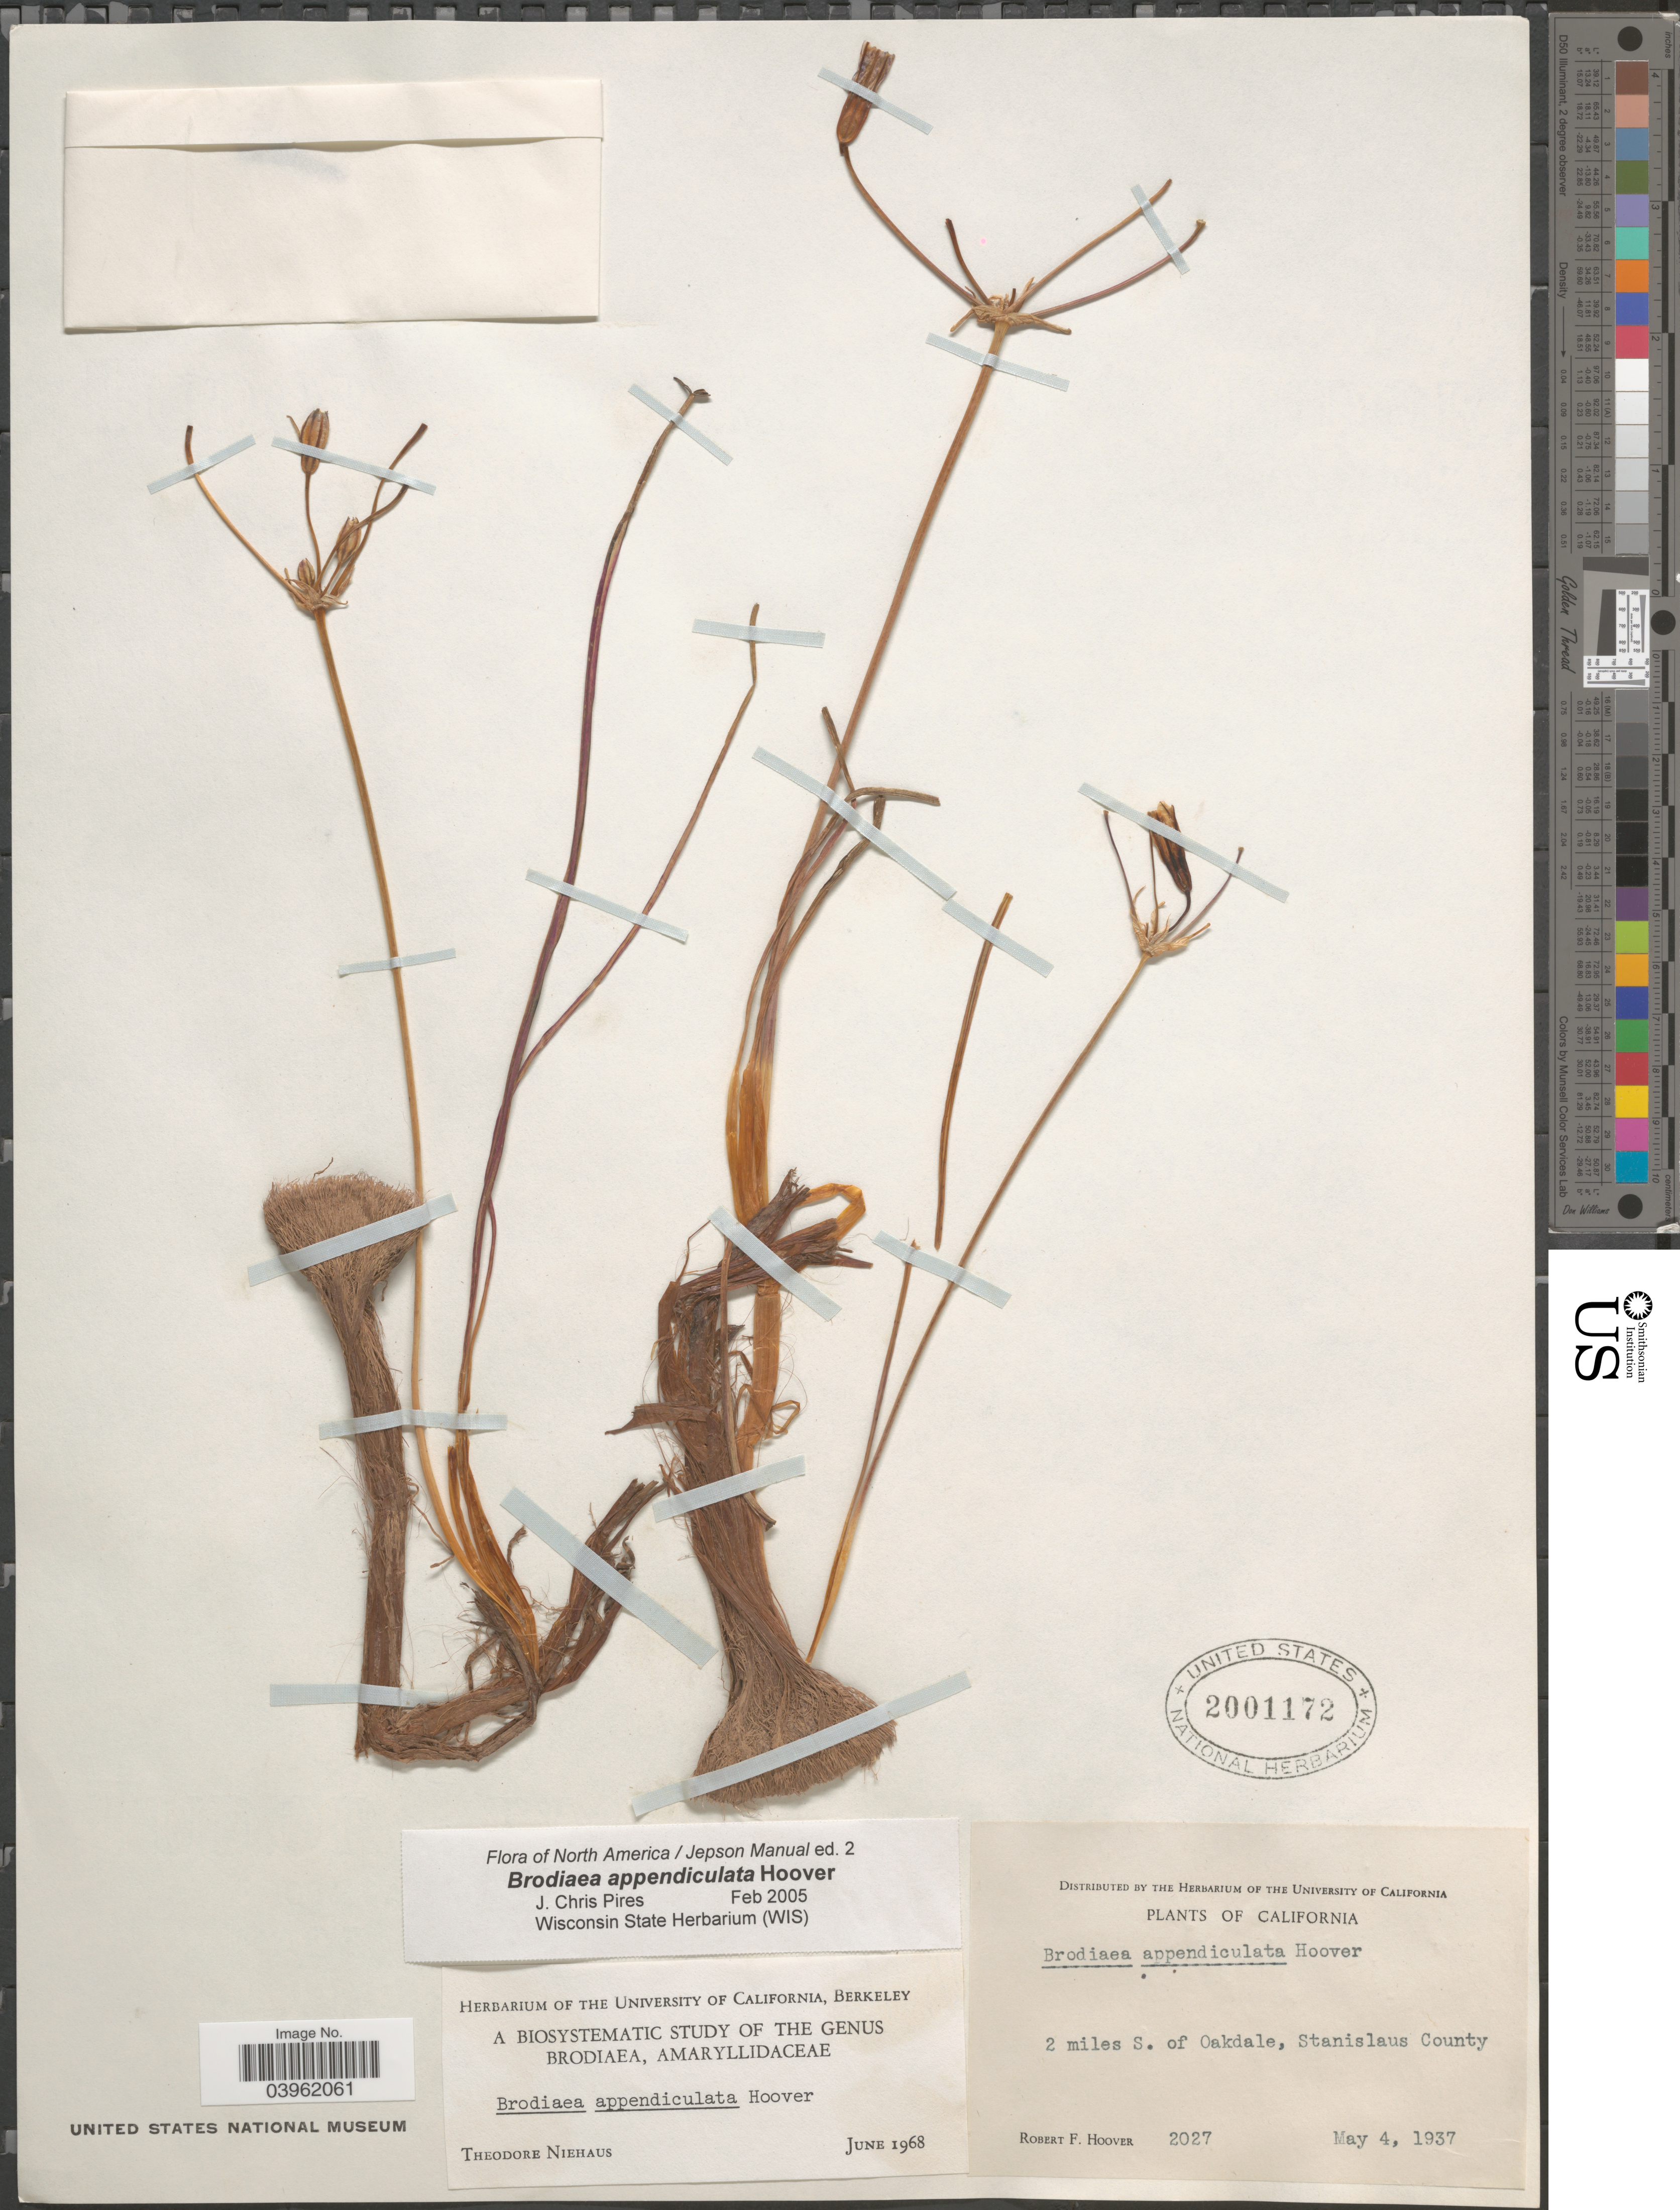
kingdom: Plantae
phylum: Tracheophyta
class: Liliopsida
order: Asparagales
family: Asparagaceae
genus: Brodiaea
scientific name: Brodiaea appendiculata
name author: Hoover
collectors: R. F. Hoover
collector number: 2027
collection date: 1937-05-04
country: United States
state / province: California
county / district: Stanislaus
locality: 2 miles S. of Oakdale, Stanislaus County.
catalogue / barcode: US 2001172